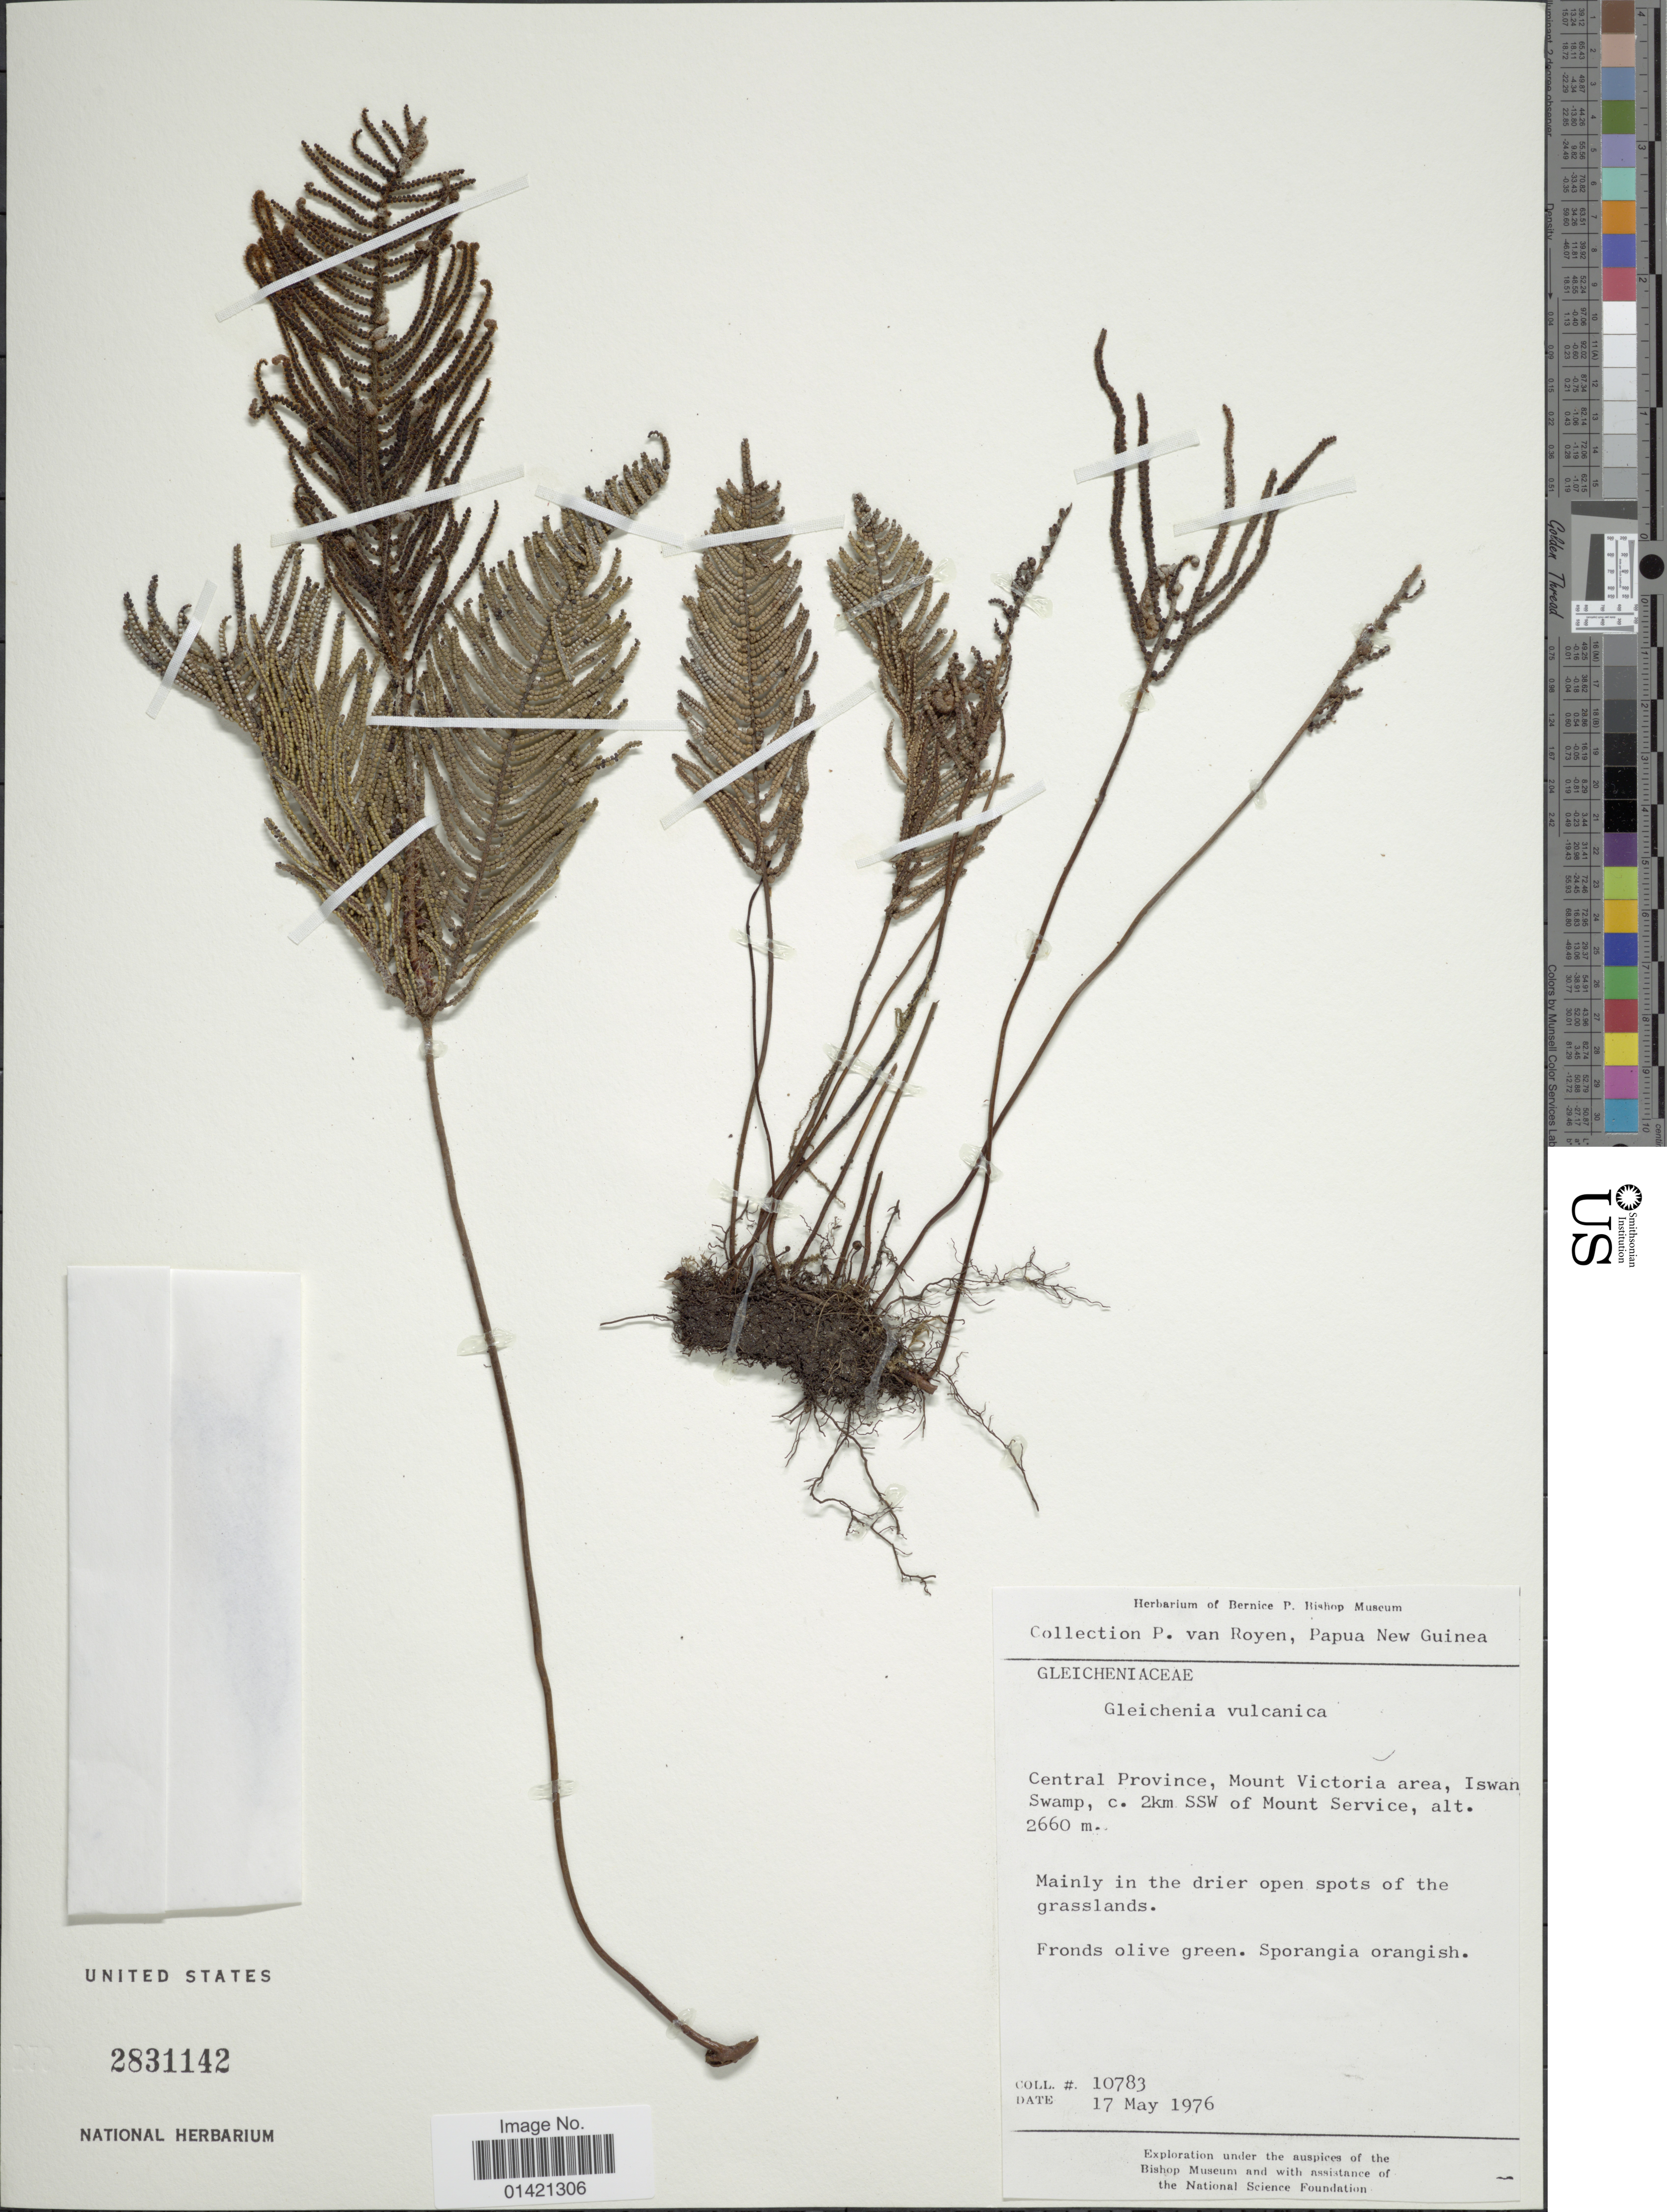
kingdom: Plantae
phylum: Tracheophyta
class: Polypodiopsida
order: Gleicheniales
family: Gleicheniaceae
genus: Gleichenia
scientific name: Gleichenia vulcanica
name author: Blume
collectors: P. van Royen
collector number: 10783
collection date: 1976-05-17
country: Papua New Guinea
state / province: Central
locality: Central Province, Mount Victoria area, Iswan Swamp, c. 2km SSW of Mount Service.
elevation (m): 2660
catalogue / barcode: US 2831142